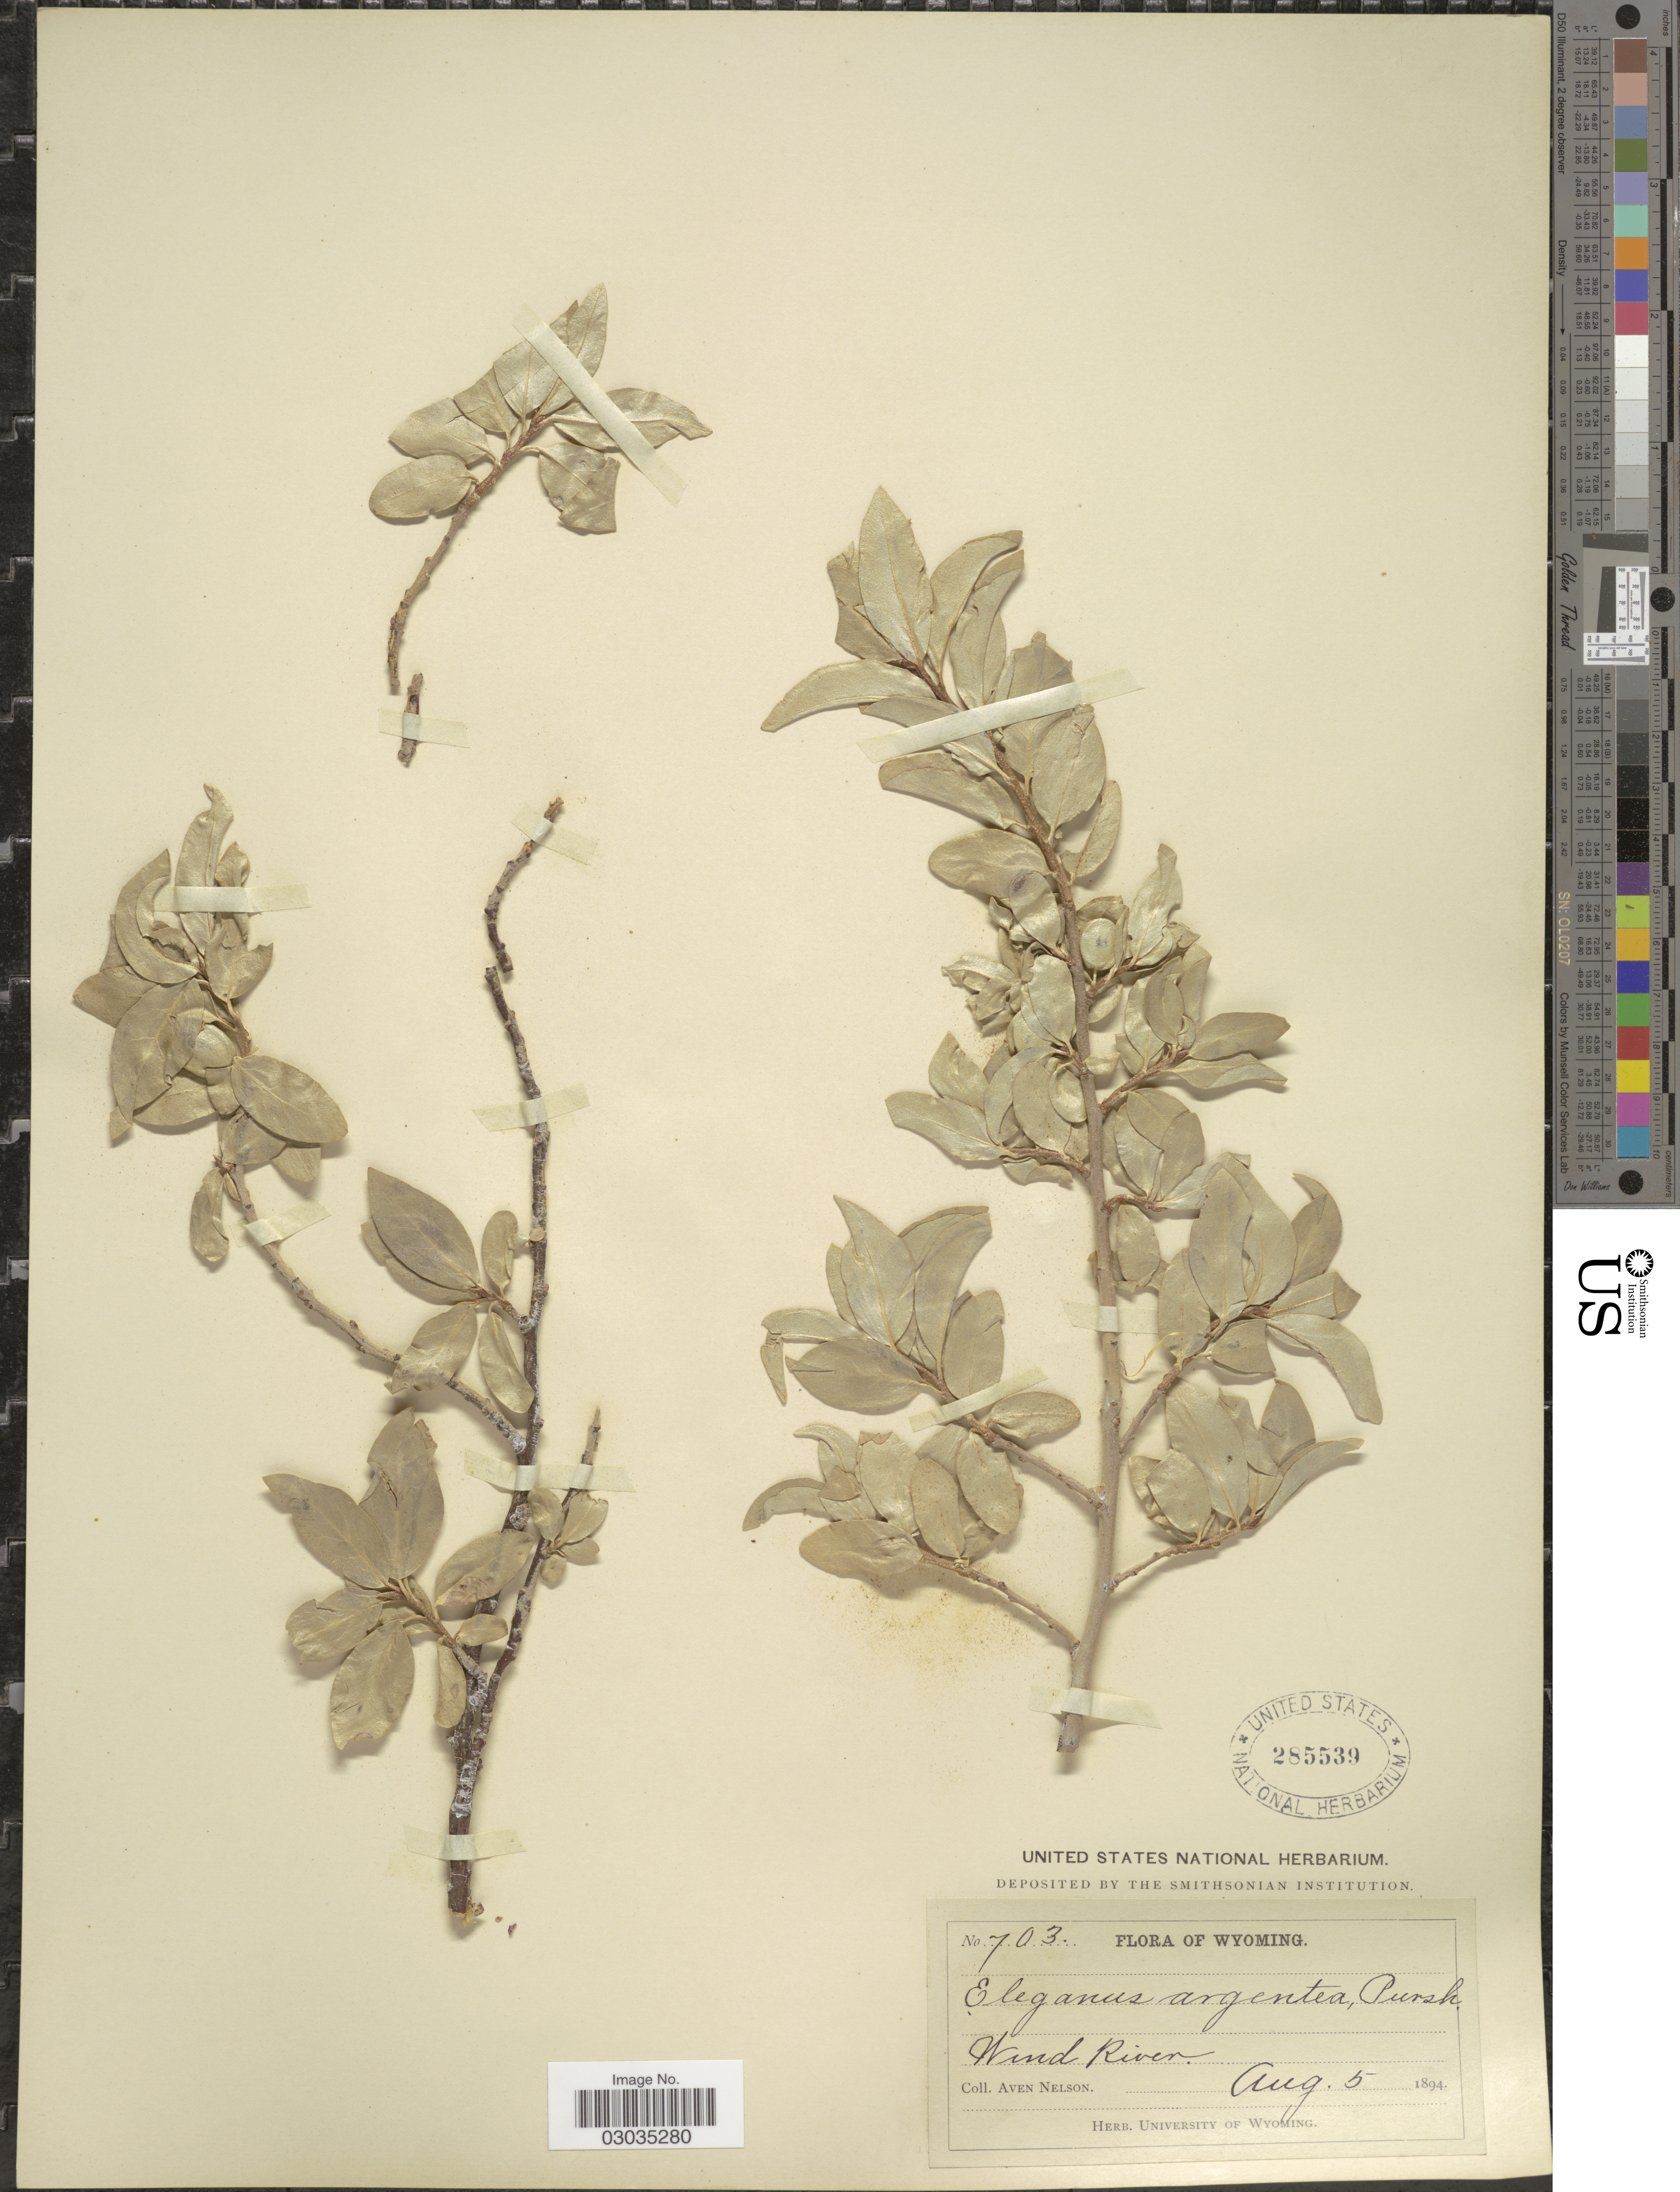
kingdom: Plantae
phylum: Tracheophyta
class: Magnoliopsida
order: Rosales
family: Elaeagnaceae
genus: Elaeagnus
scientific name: Elaeagnus commutata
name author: Bernh. ex Rydb.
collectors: A. Nelson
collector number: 703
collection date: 1894-08-05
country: United States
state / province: Wyoming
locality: Wind River.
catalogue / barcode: US 285539